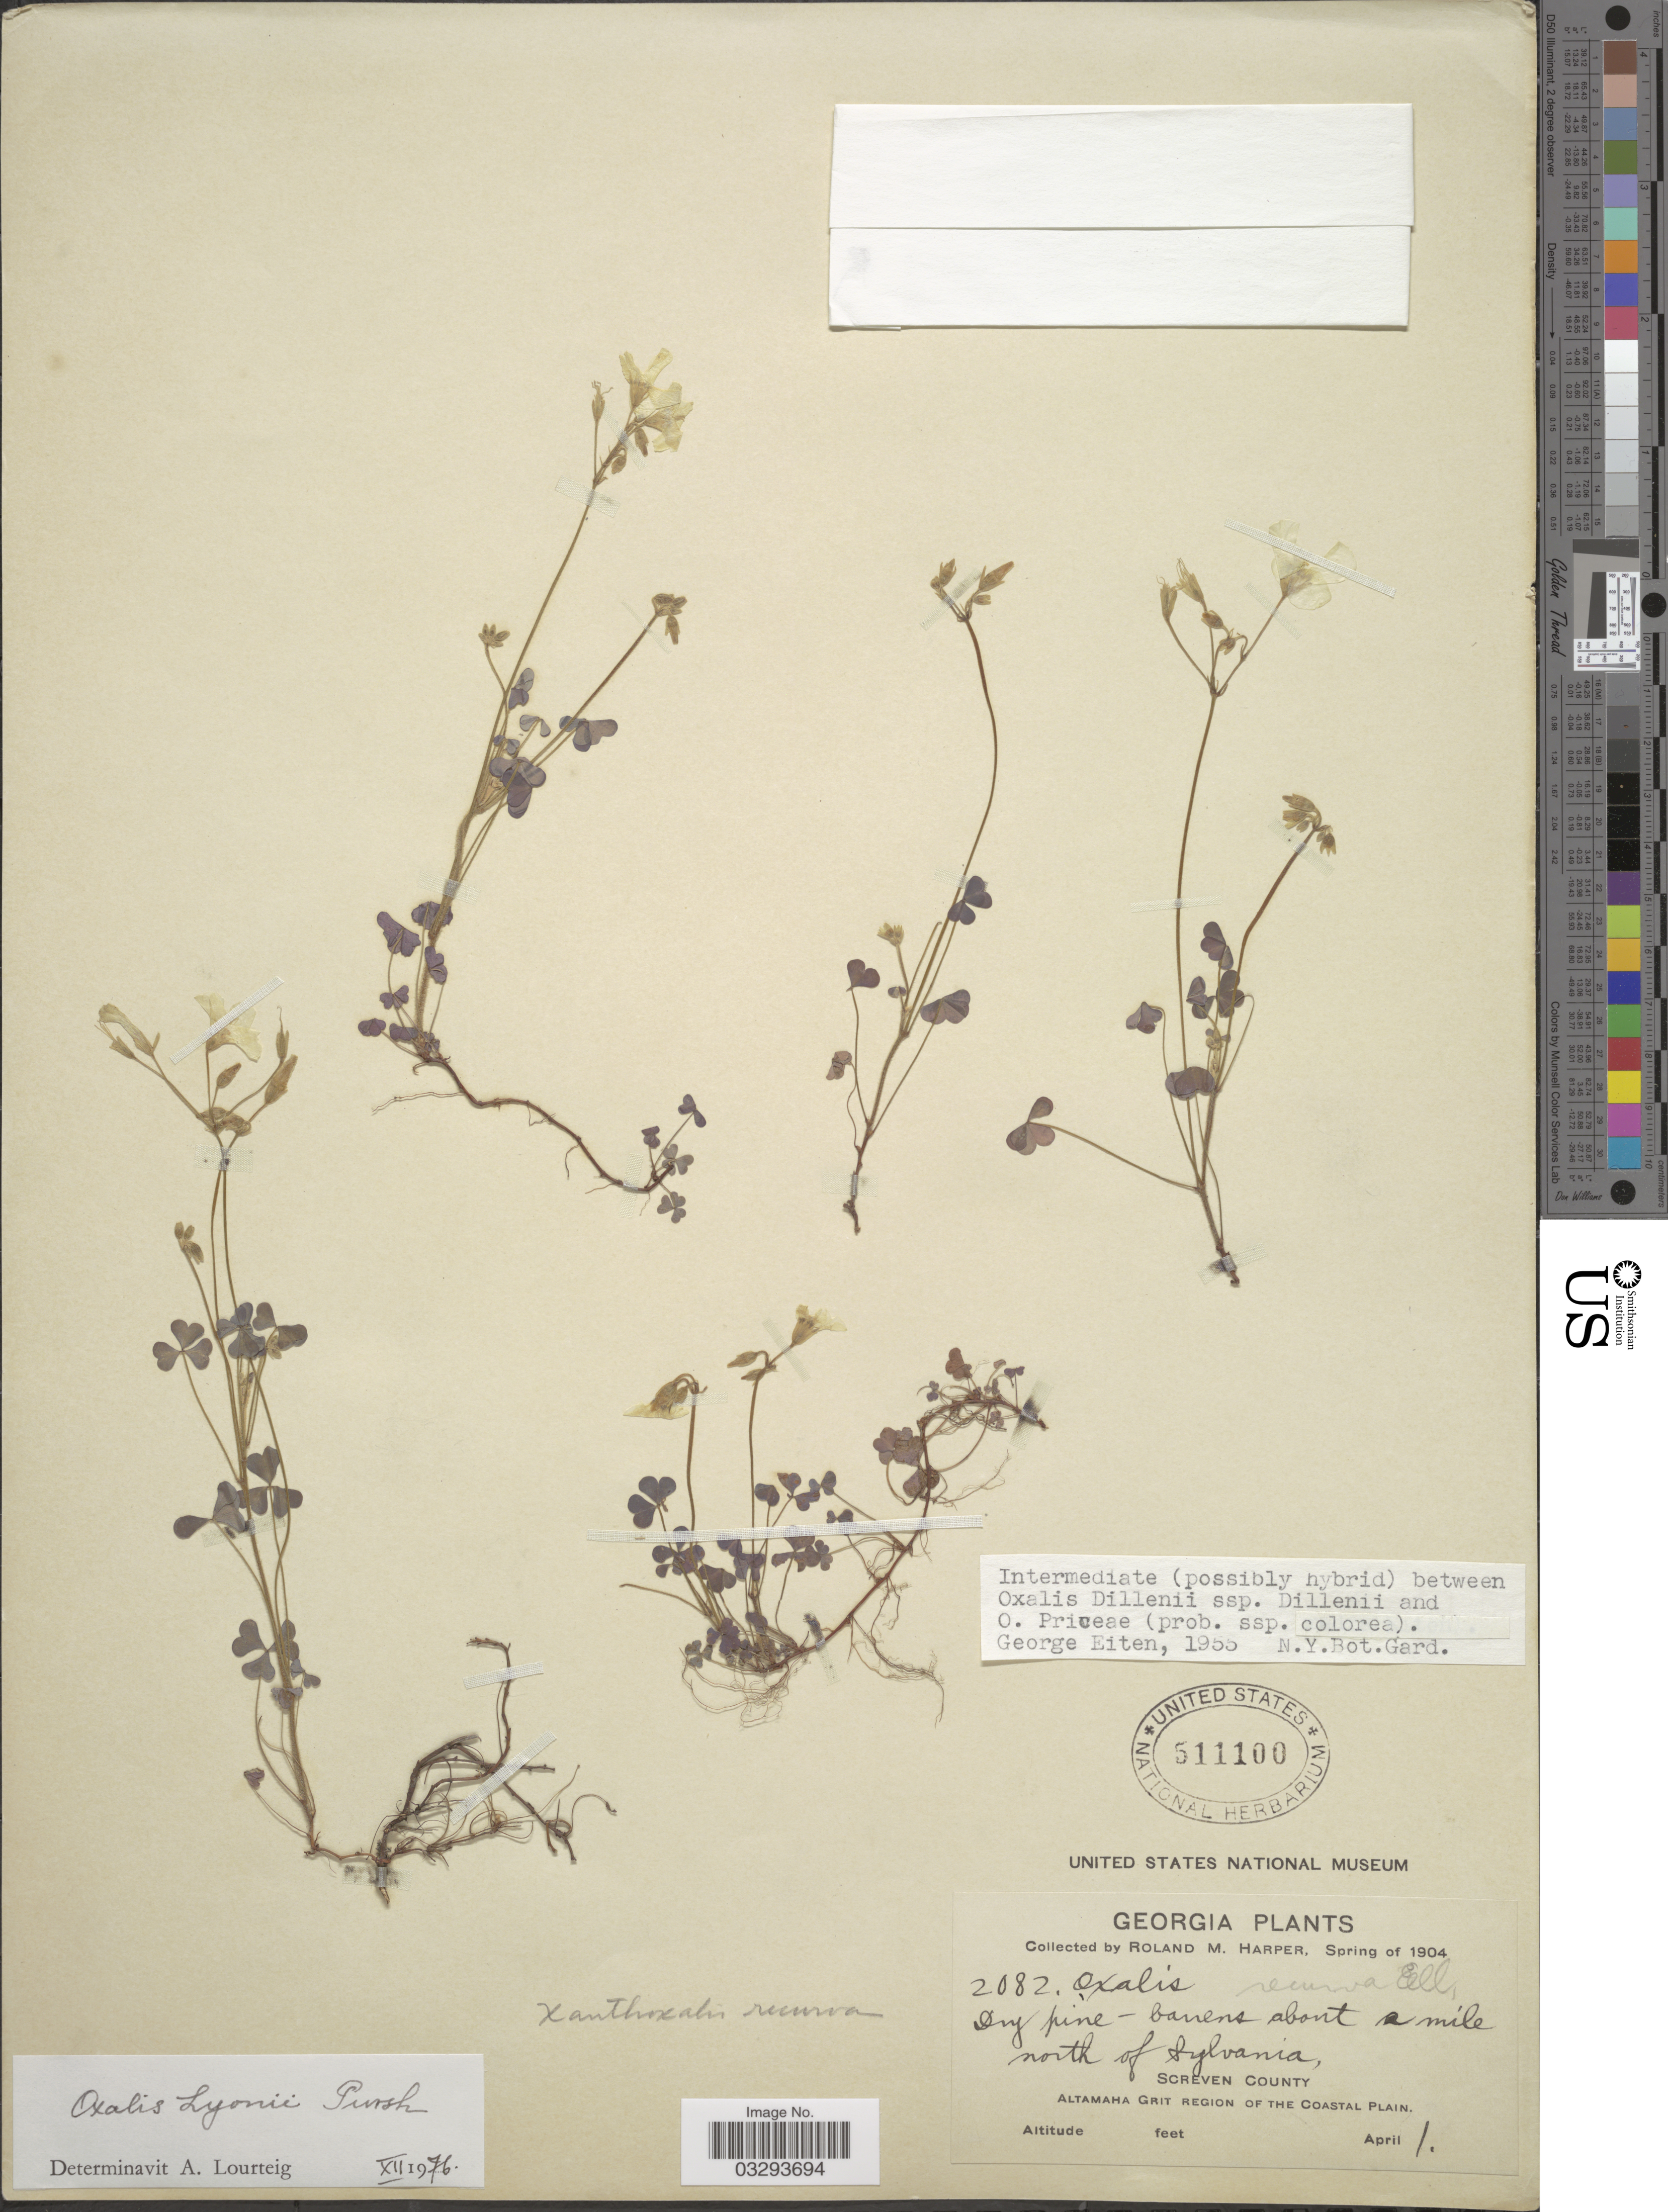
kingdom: Plantae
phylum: Tracheophyta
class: Magnoliopsida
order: Oxalidales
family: Oxalidaceae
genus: Oxalis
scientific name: Oxalis lyonii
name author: Pursh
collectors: R. M. Harper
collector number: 2082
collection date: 1904-04-01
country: United States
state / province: Georgia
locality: About a mile north of Sylvania. Screven County. Altahama Grit Region of the Coastal Plain.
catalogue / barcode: US 511100